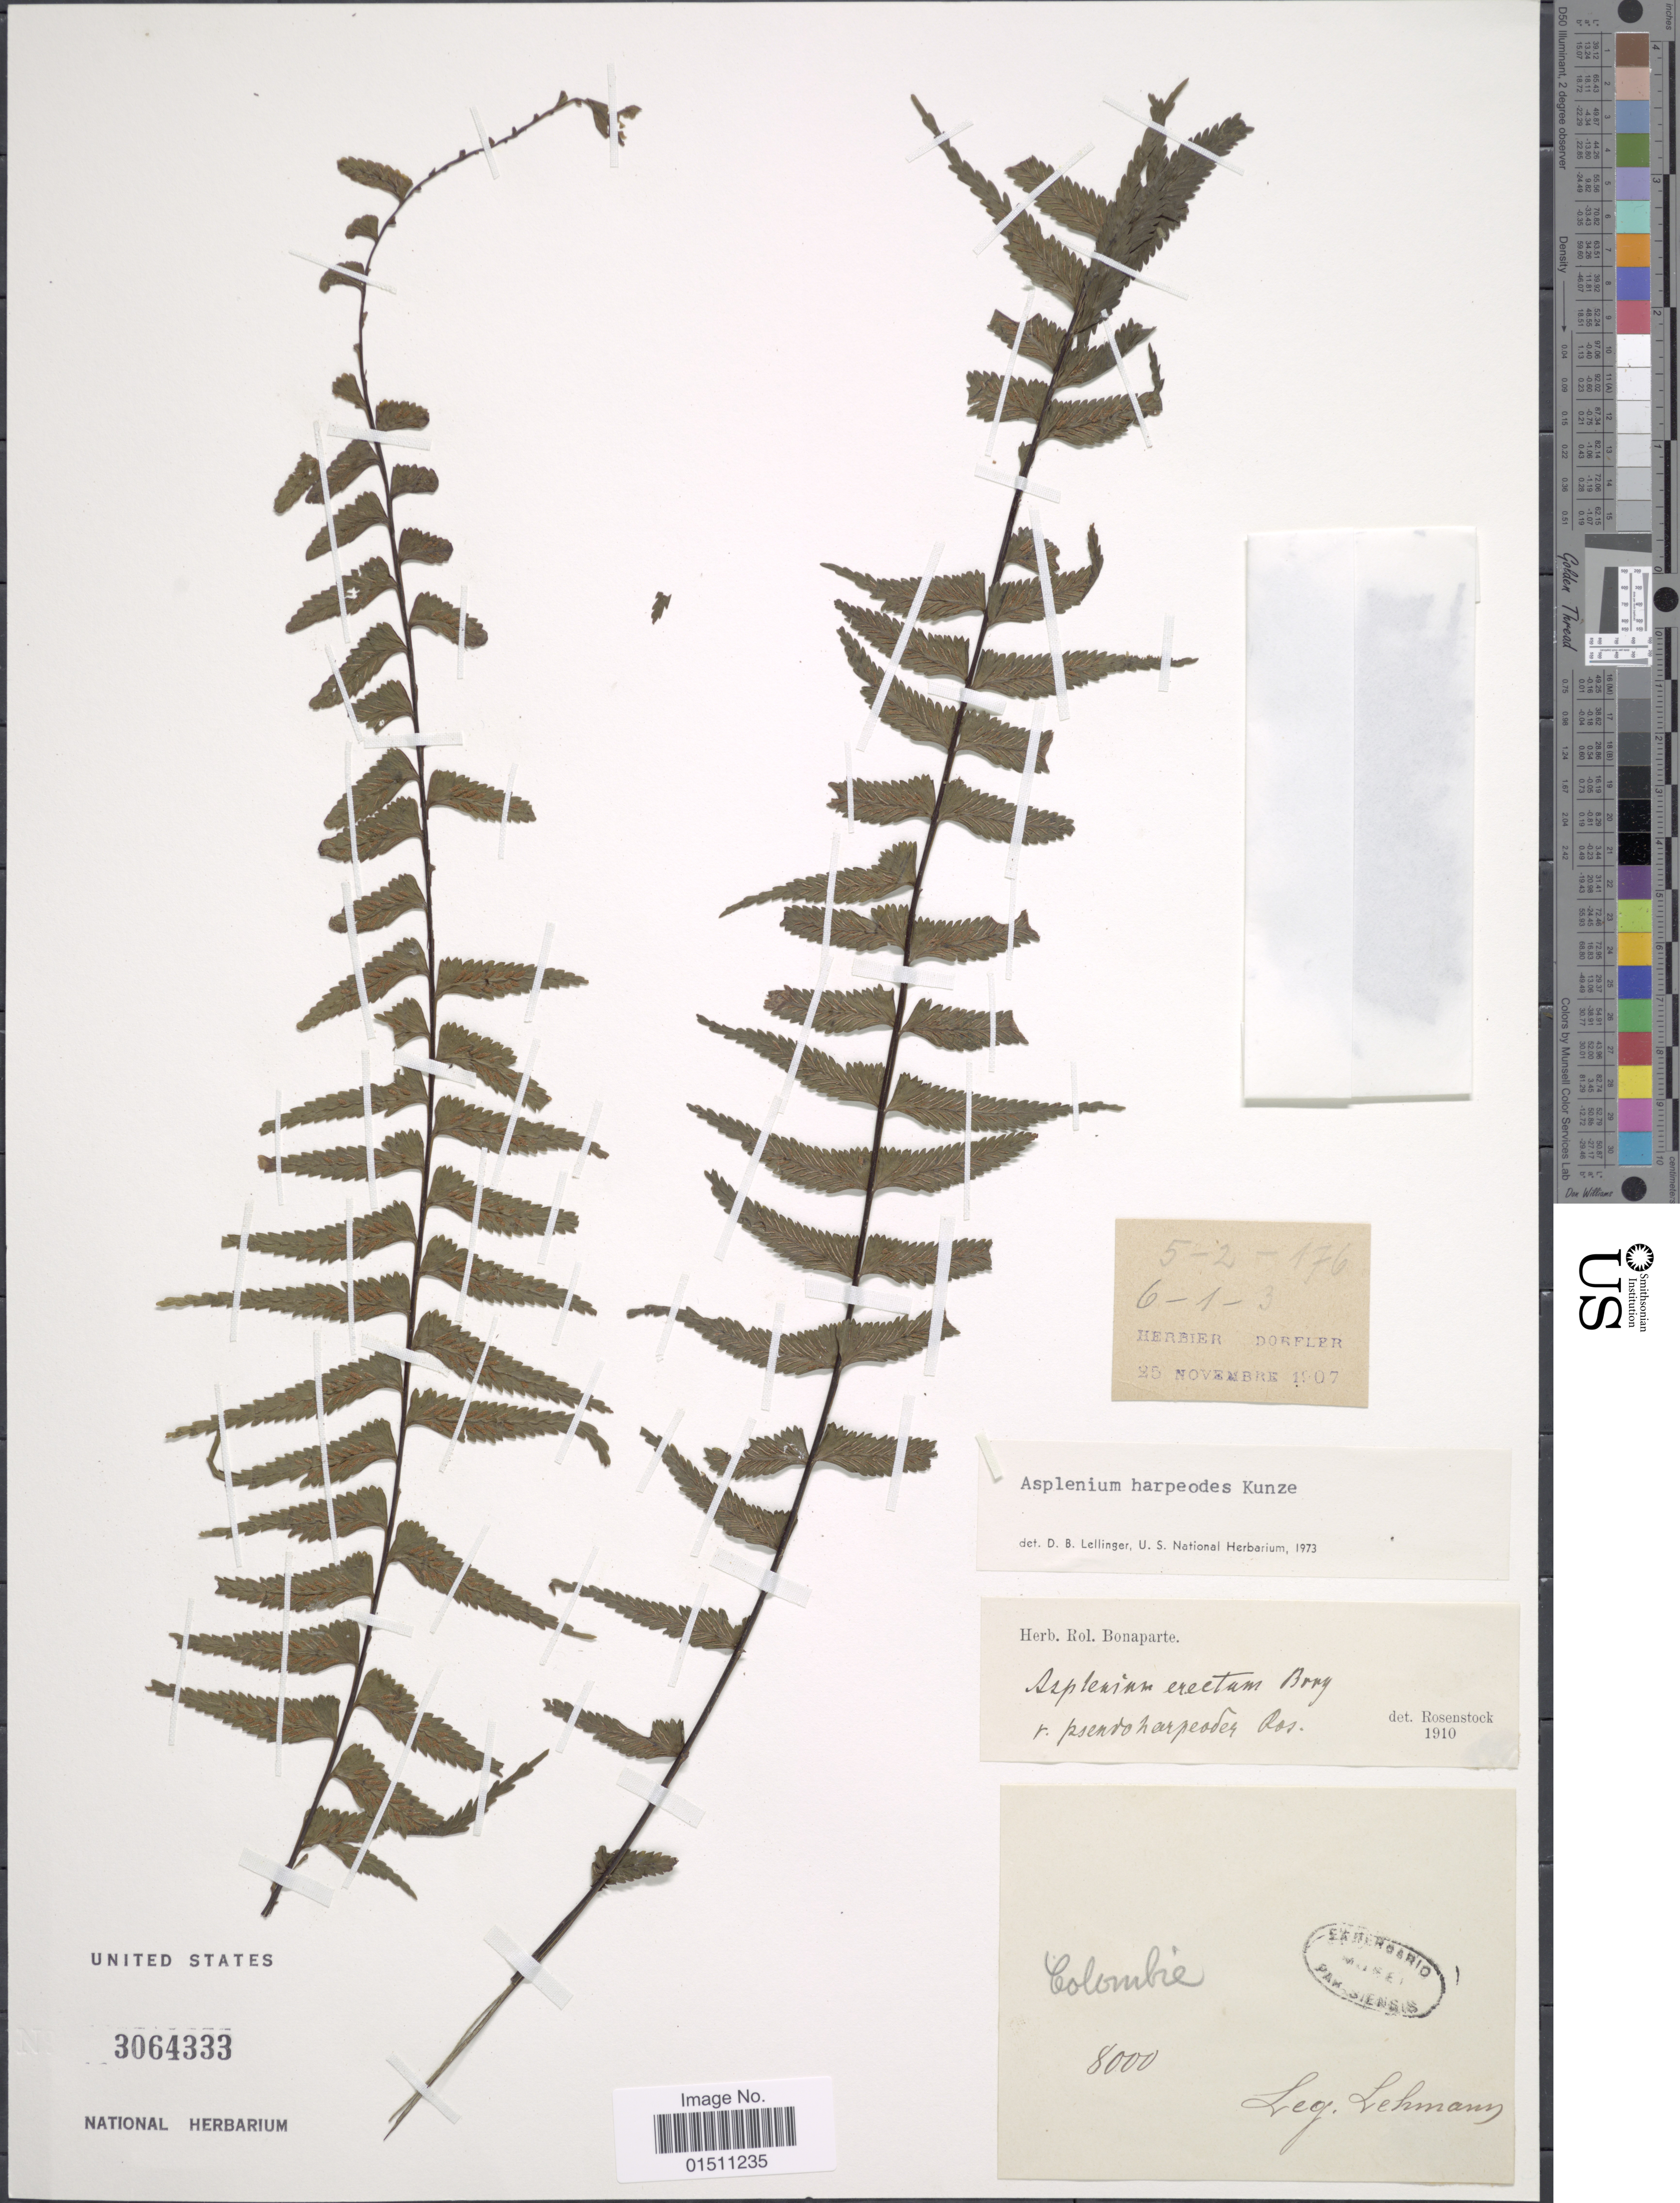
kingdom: Plantae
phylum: Tracheophyta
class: Polypodiopsida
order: Polypodiales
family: Aspleniaceae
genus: Asplenium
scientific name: Asplenium harpeodes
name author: Kunze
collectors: -. Lehmann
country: Colombia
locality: Colombie.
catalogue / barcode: US 3064333